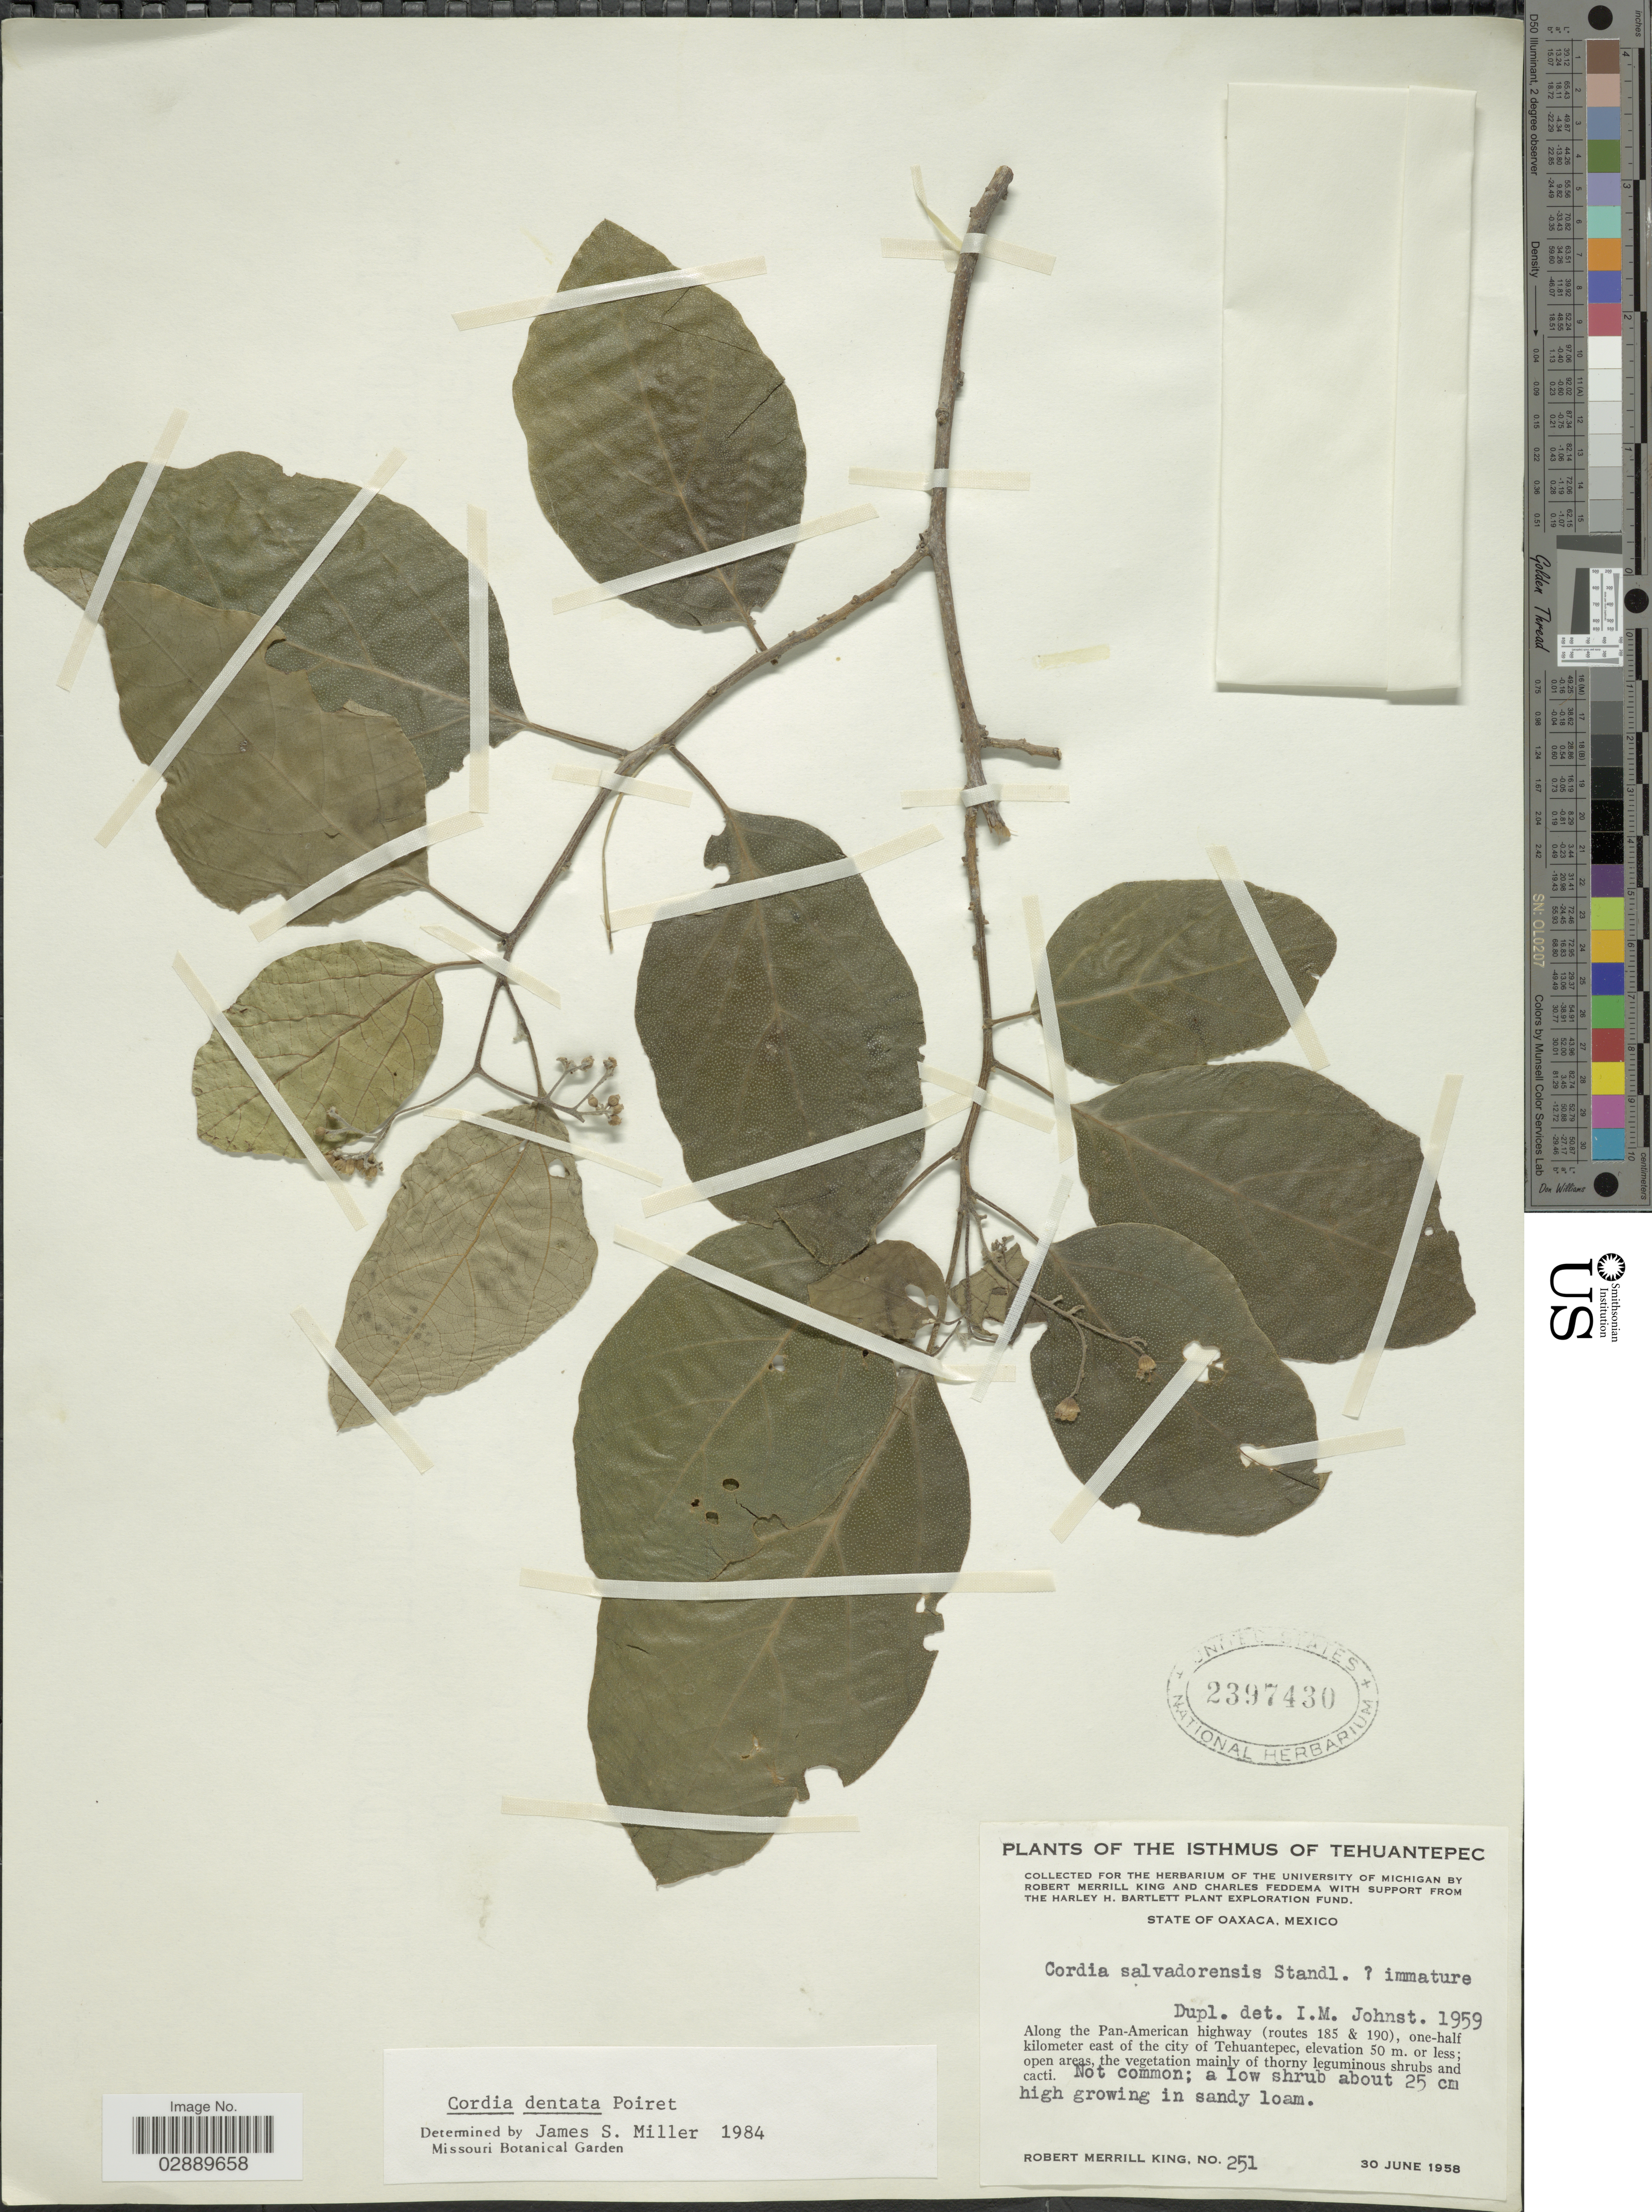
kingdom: Plantae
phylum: Tracheophyta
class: Magnoliopsida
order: Boraginales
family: Cordiaceae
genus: Cordia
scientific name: Cordia dentata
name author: Poir.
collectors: R. M. King & C. Feddema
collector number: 251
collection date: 1958-06-30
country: Mexico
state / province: Oaxaca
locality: The isthmus of Tehuantepec. Along the Pan-American highway (routes 185 & 190), one-half kilometer east of the city of Tehuantepec.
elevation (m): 50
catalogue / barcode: US 2397430